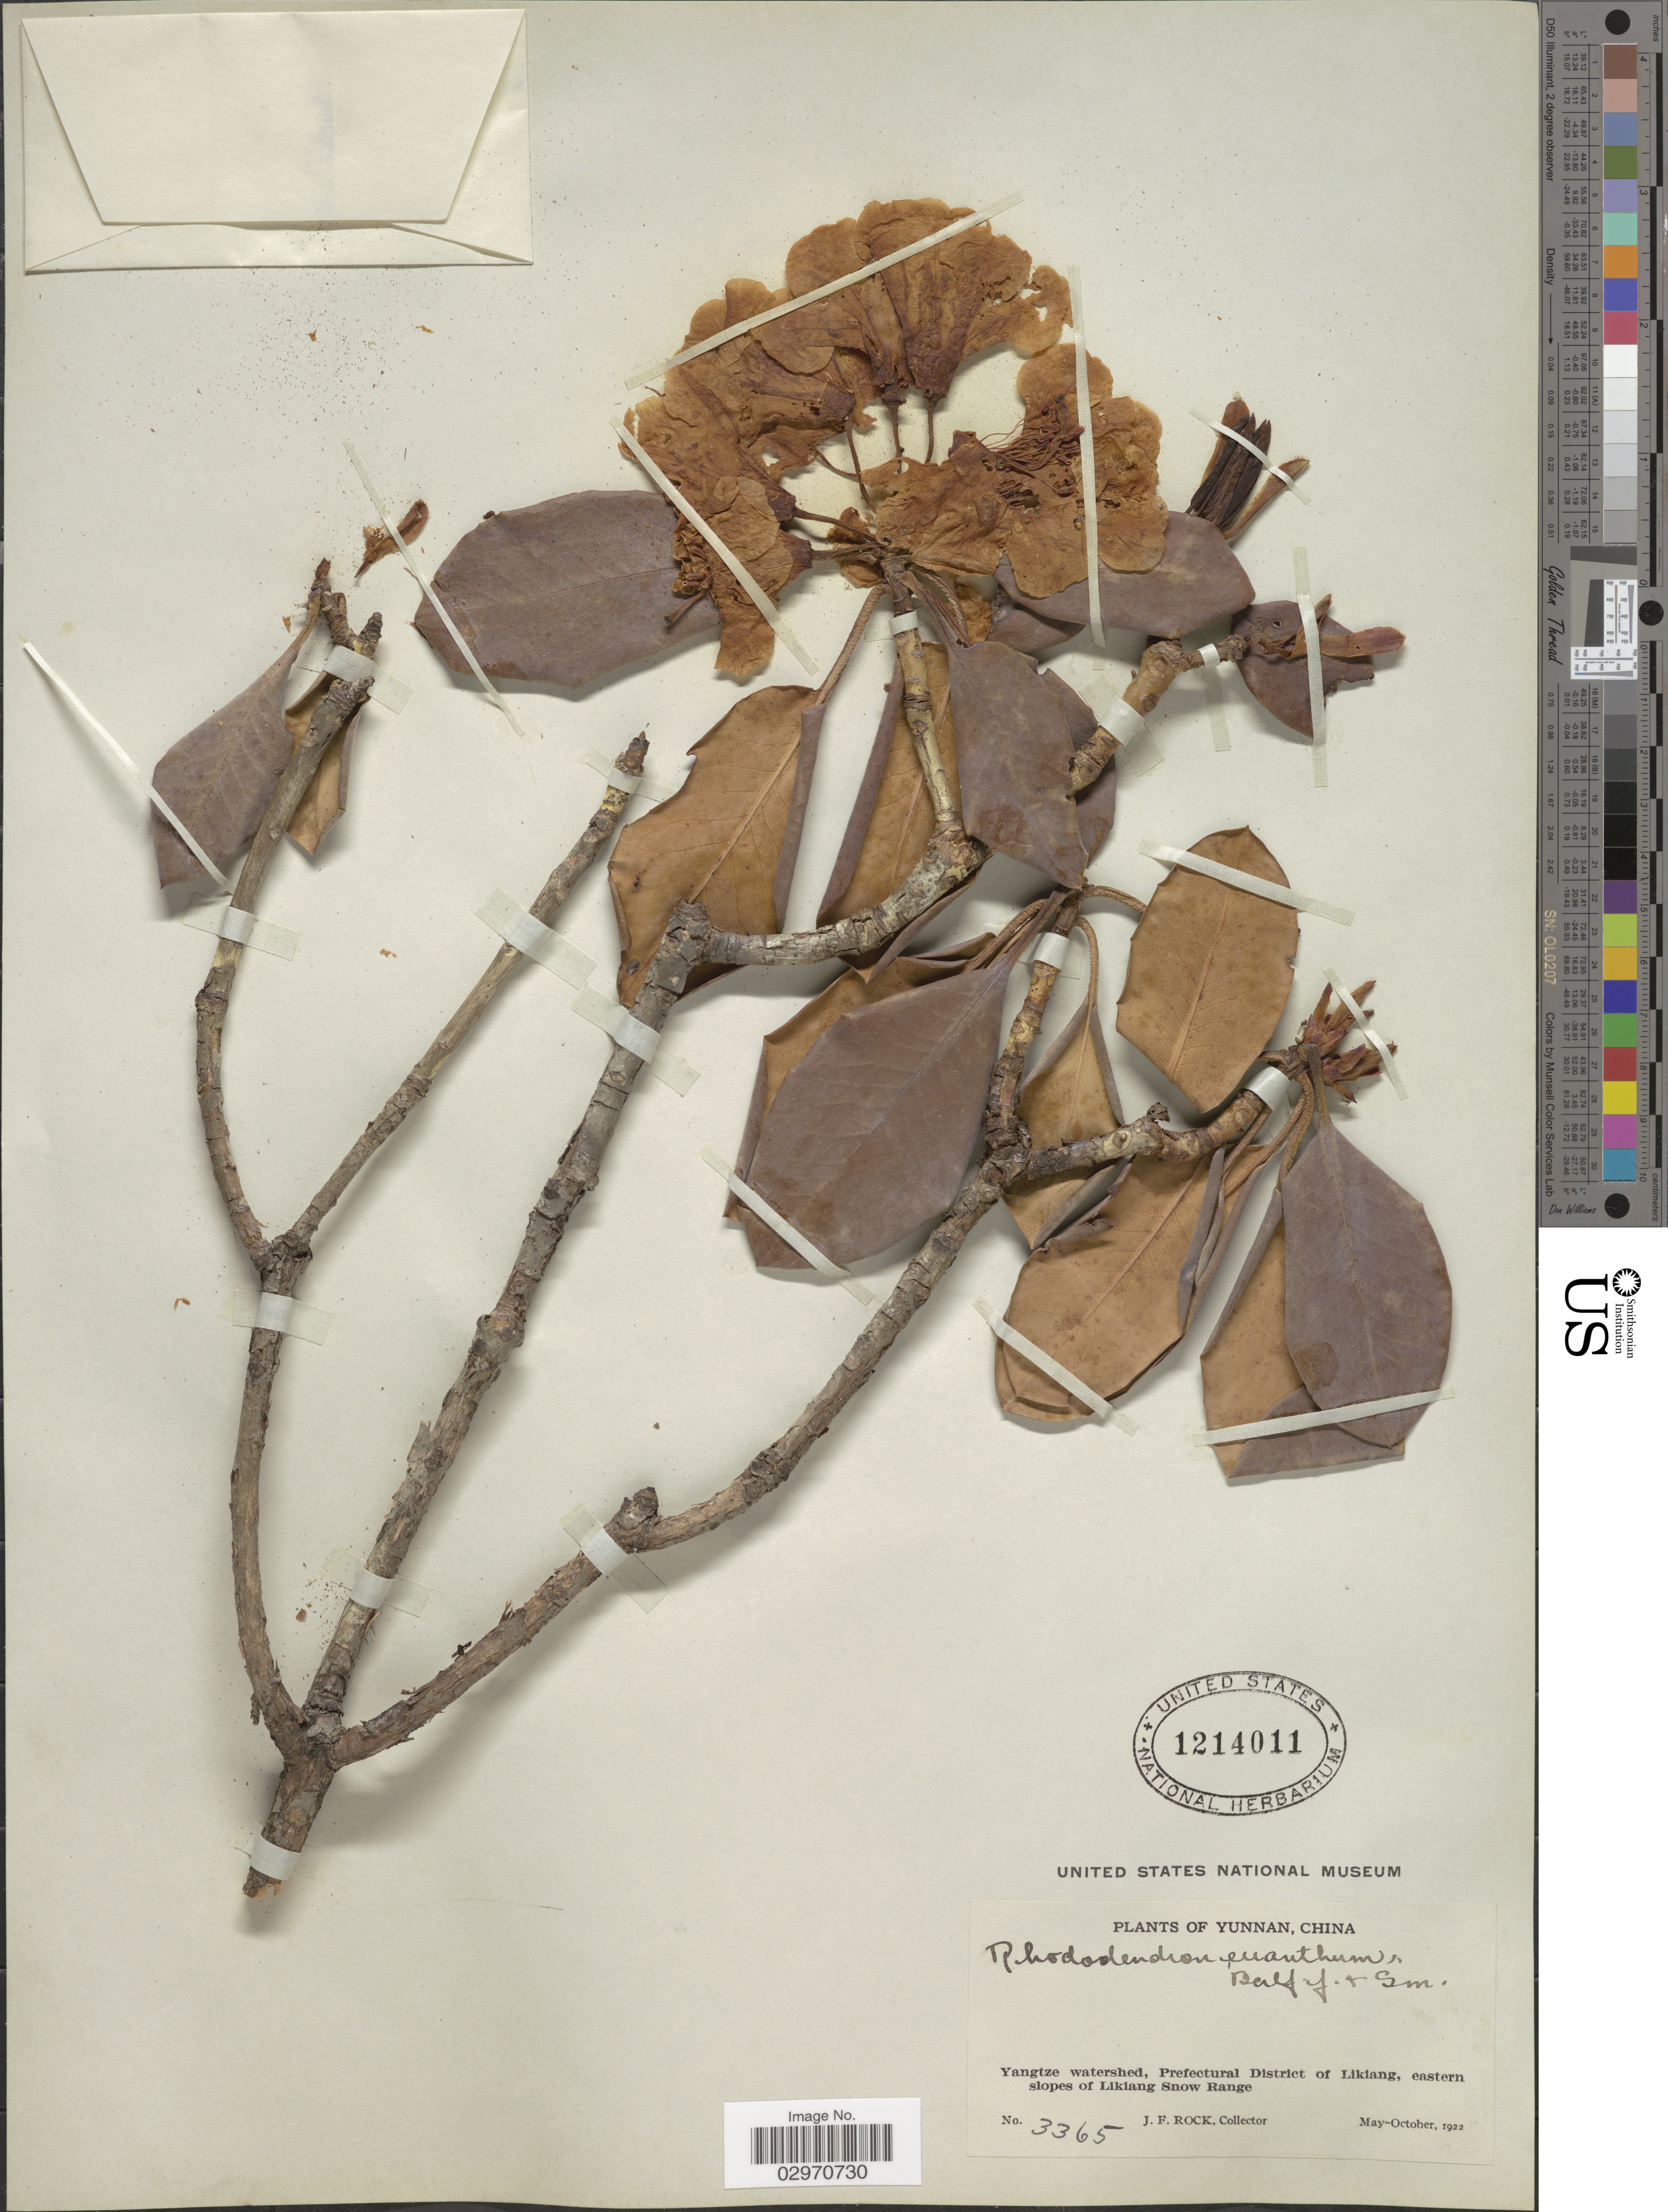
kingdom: Plantae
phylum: Tracheophyta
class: Magnoliopsida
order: Ericales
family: Ericaceae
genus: Rhododendron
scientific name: Rhododendron euanthum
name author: Balf. f. & W.W. Sm.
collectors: J. Rock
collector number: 3365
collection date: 1922-05/1922-10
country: China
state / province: Yunnan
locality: Yangtze watershed, Prefectural District of Likiang, eastern slopes of Likiang Snow Range.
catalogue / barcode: US 1214011